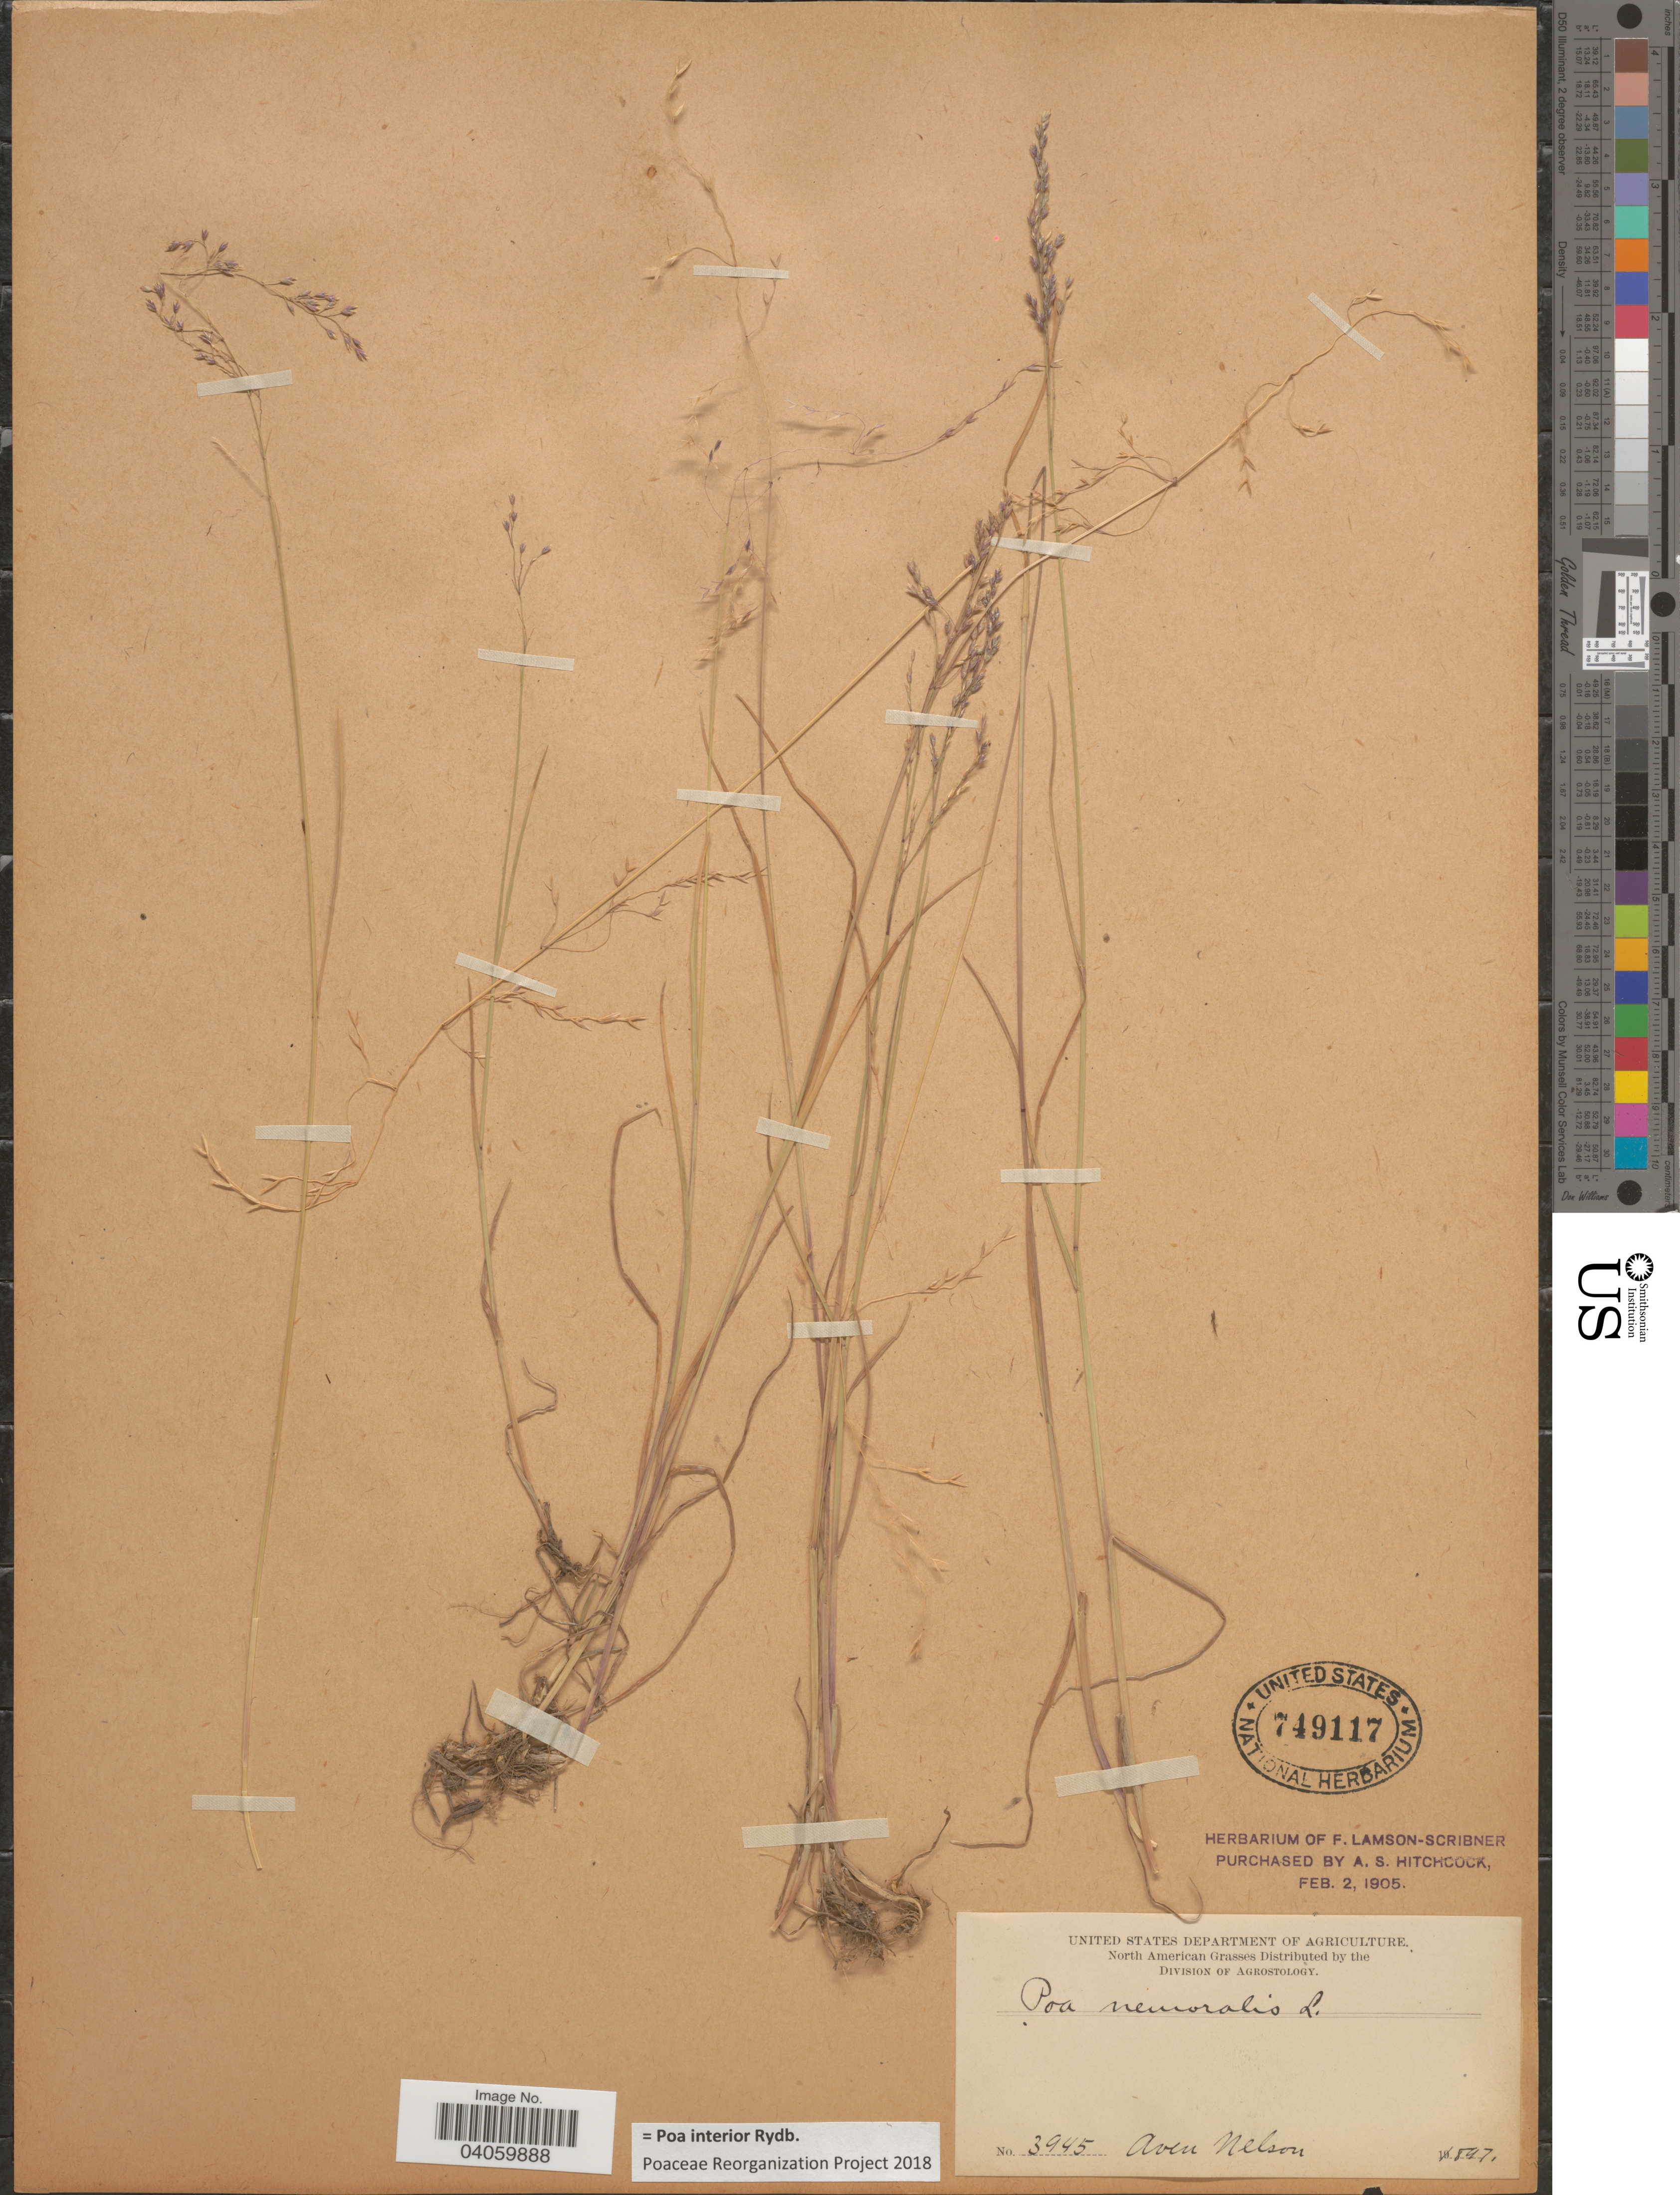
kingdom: Plantae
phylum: Tracheophyta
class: Liliopsida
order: Poales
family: Poaceae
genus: Poa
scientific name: Poa interior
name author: Rydb.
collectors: A. Nelson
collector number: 3945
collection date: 1847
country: United States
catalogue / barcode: US 749117